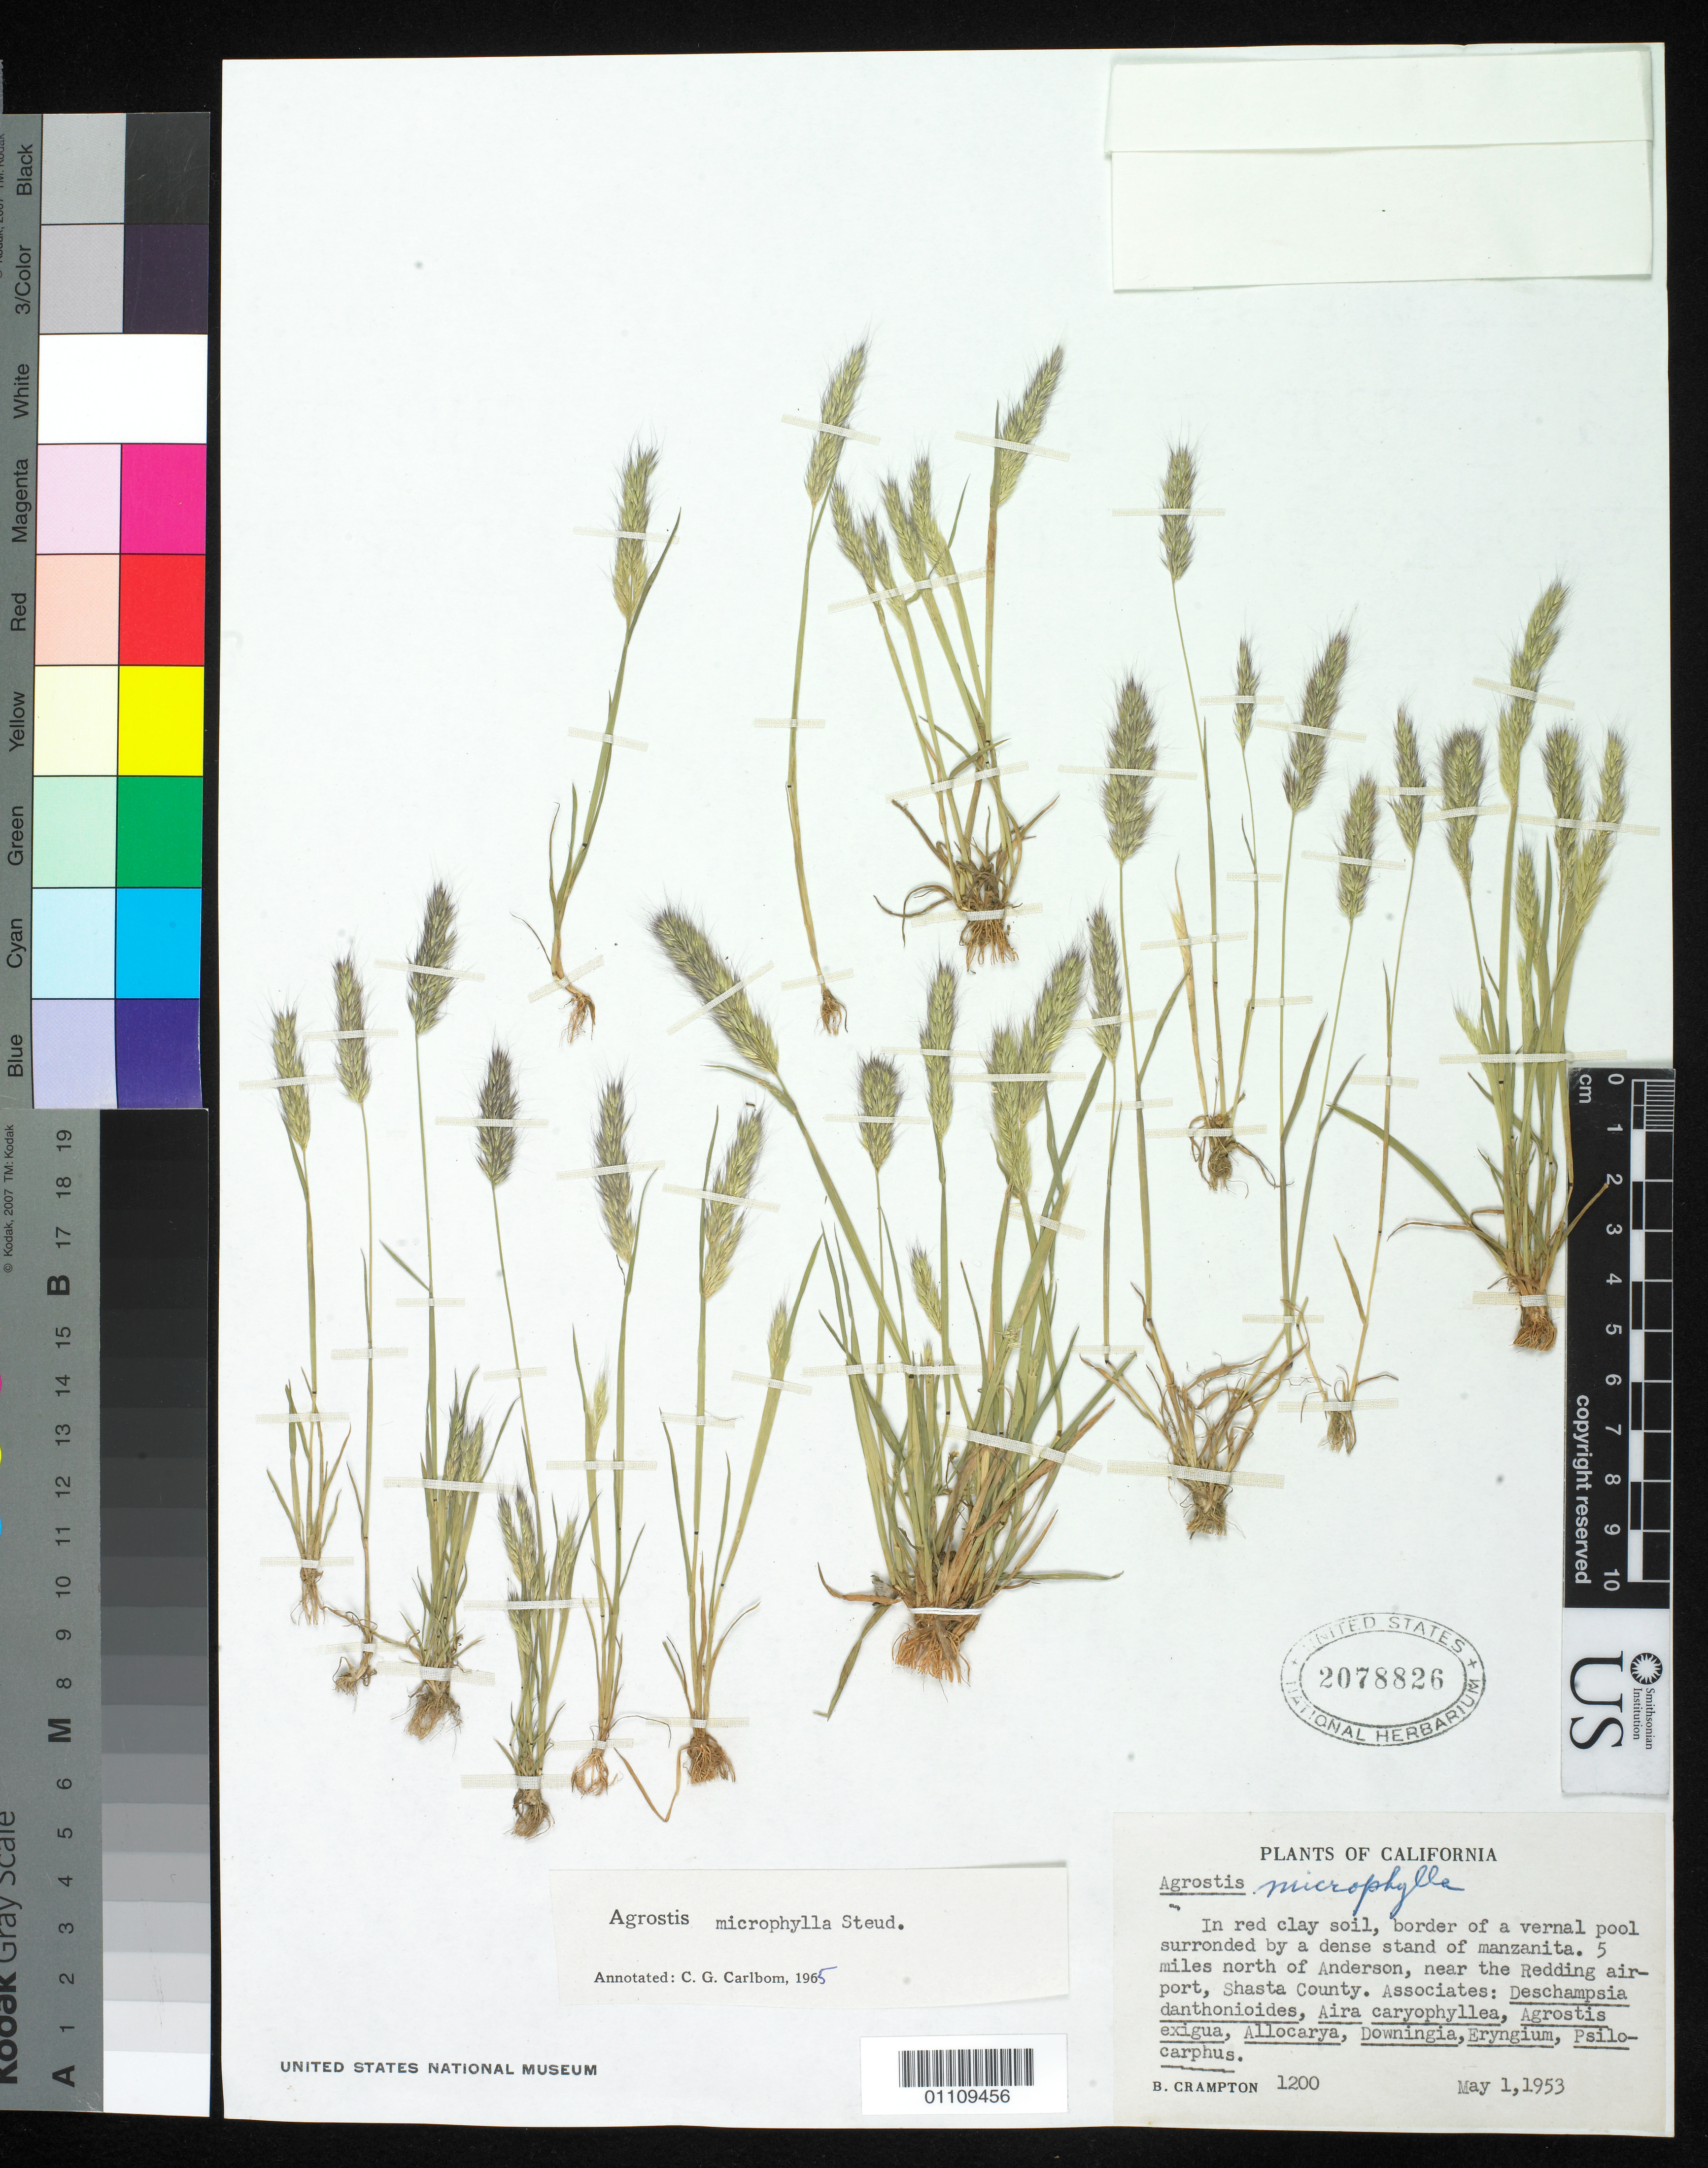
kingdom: Plantae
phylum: Tracheophyta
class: Liliopsida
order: Poales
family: Poaceae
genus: Agrostis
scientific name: Agrostis microphylla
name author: Steud.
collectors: B. Crampton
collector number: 1200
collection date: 1953-05-01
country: United States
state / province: California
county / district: Lake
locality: N or a serpentine ridge, and just S of Harbin Creek, 2 mi. N of Middletown, road to Harbin Springs.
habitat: In red clay soil, border of a vernal pool surronded by a dense stand of manzanita.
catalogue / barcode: US 2078826